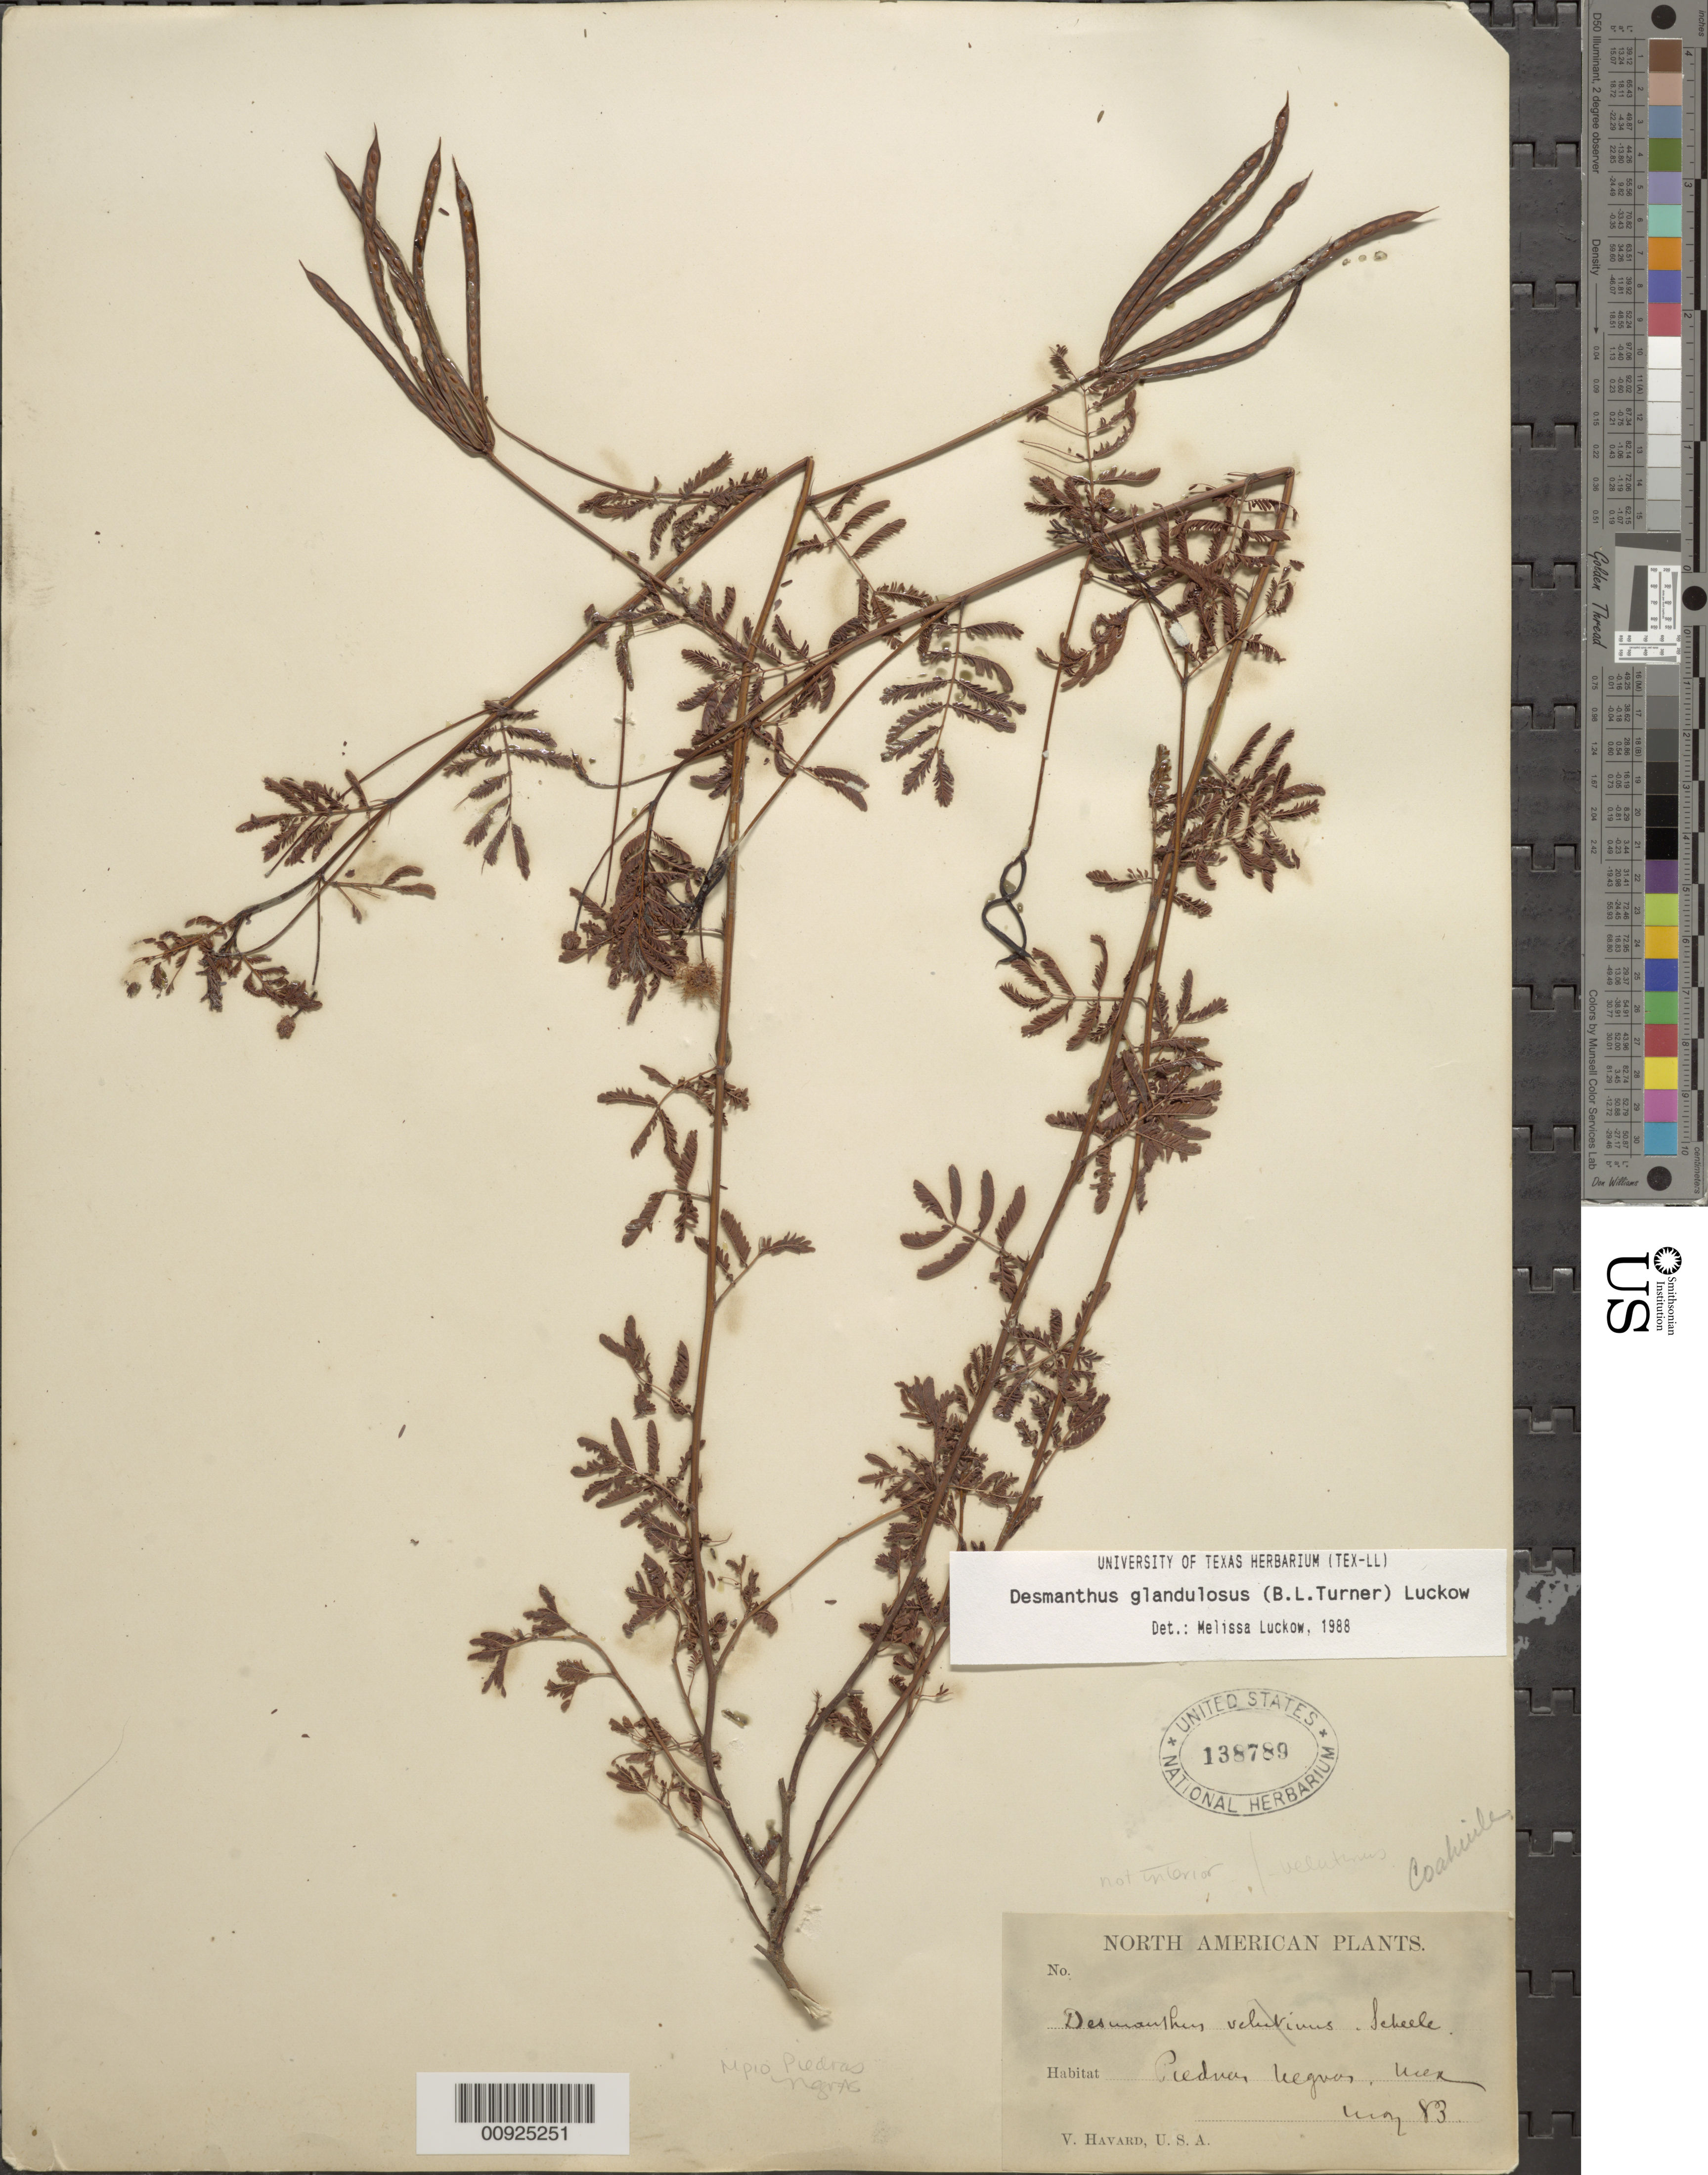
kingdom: Plantae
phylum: Tracheophyta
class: Magnoliopsida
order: Fabales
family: Fabaceae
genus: Desmanthus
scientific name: Desmanthus glandulosus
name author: (B.L. Turner) Luckow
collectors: V. Havard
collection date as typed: May 1883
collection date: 1883-05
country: Mexico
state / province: Coahuila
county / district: Piedras Negras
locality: Piedras Negras, Mpio. Piedras Negras, Coahuila.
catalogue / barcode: US 138789